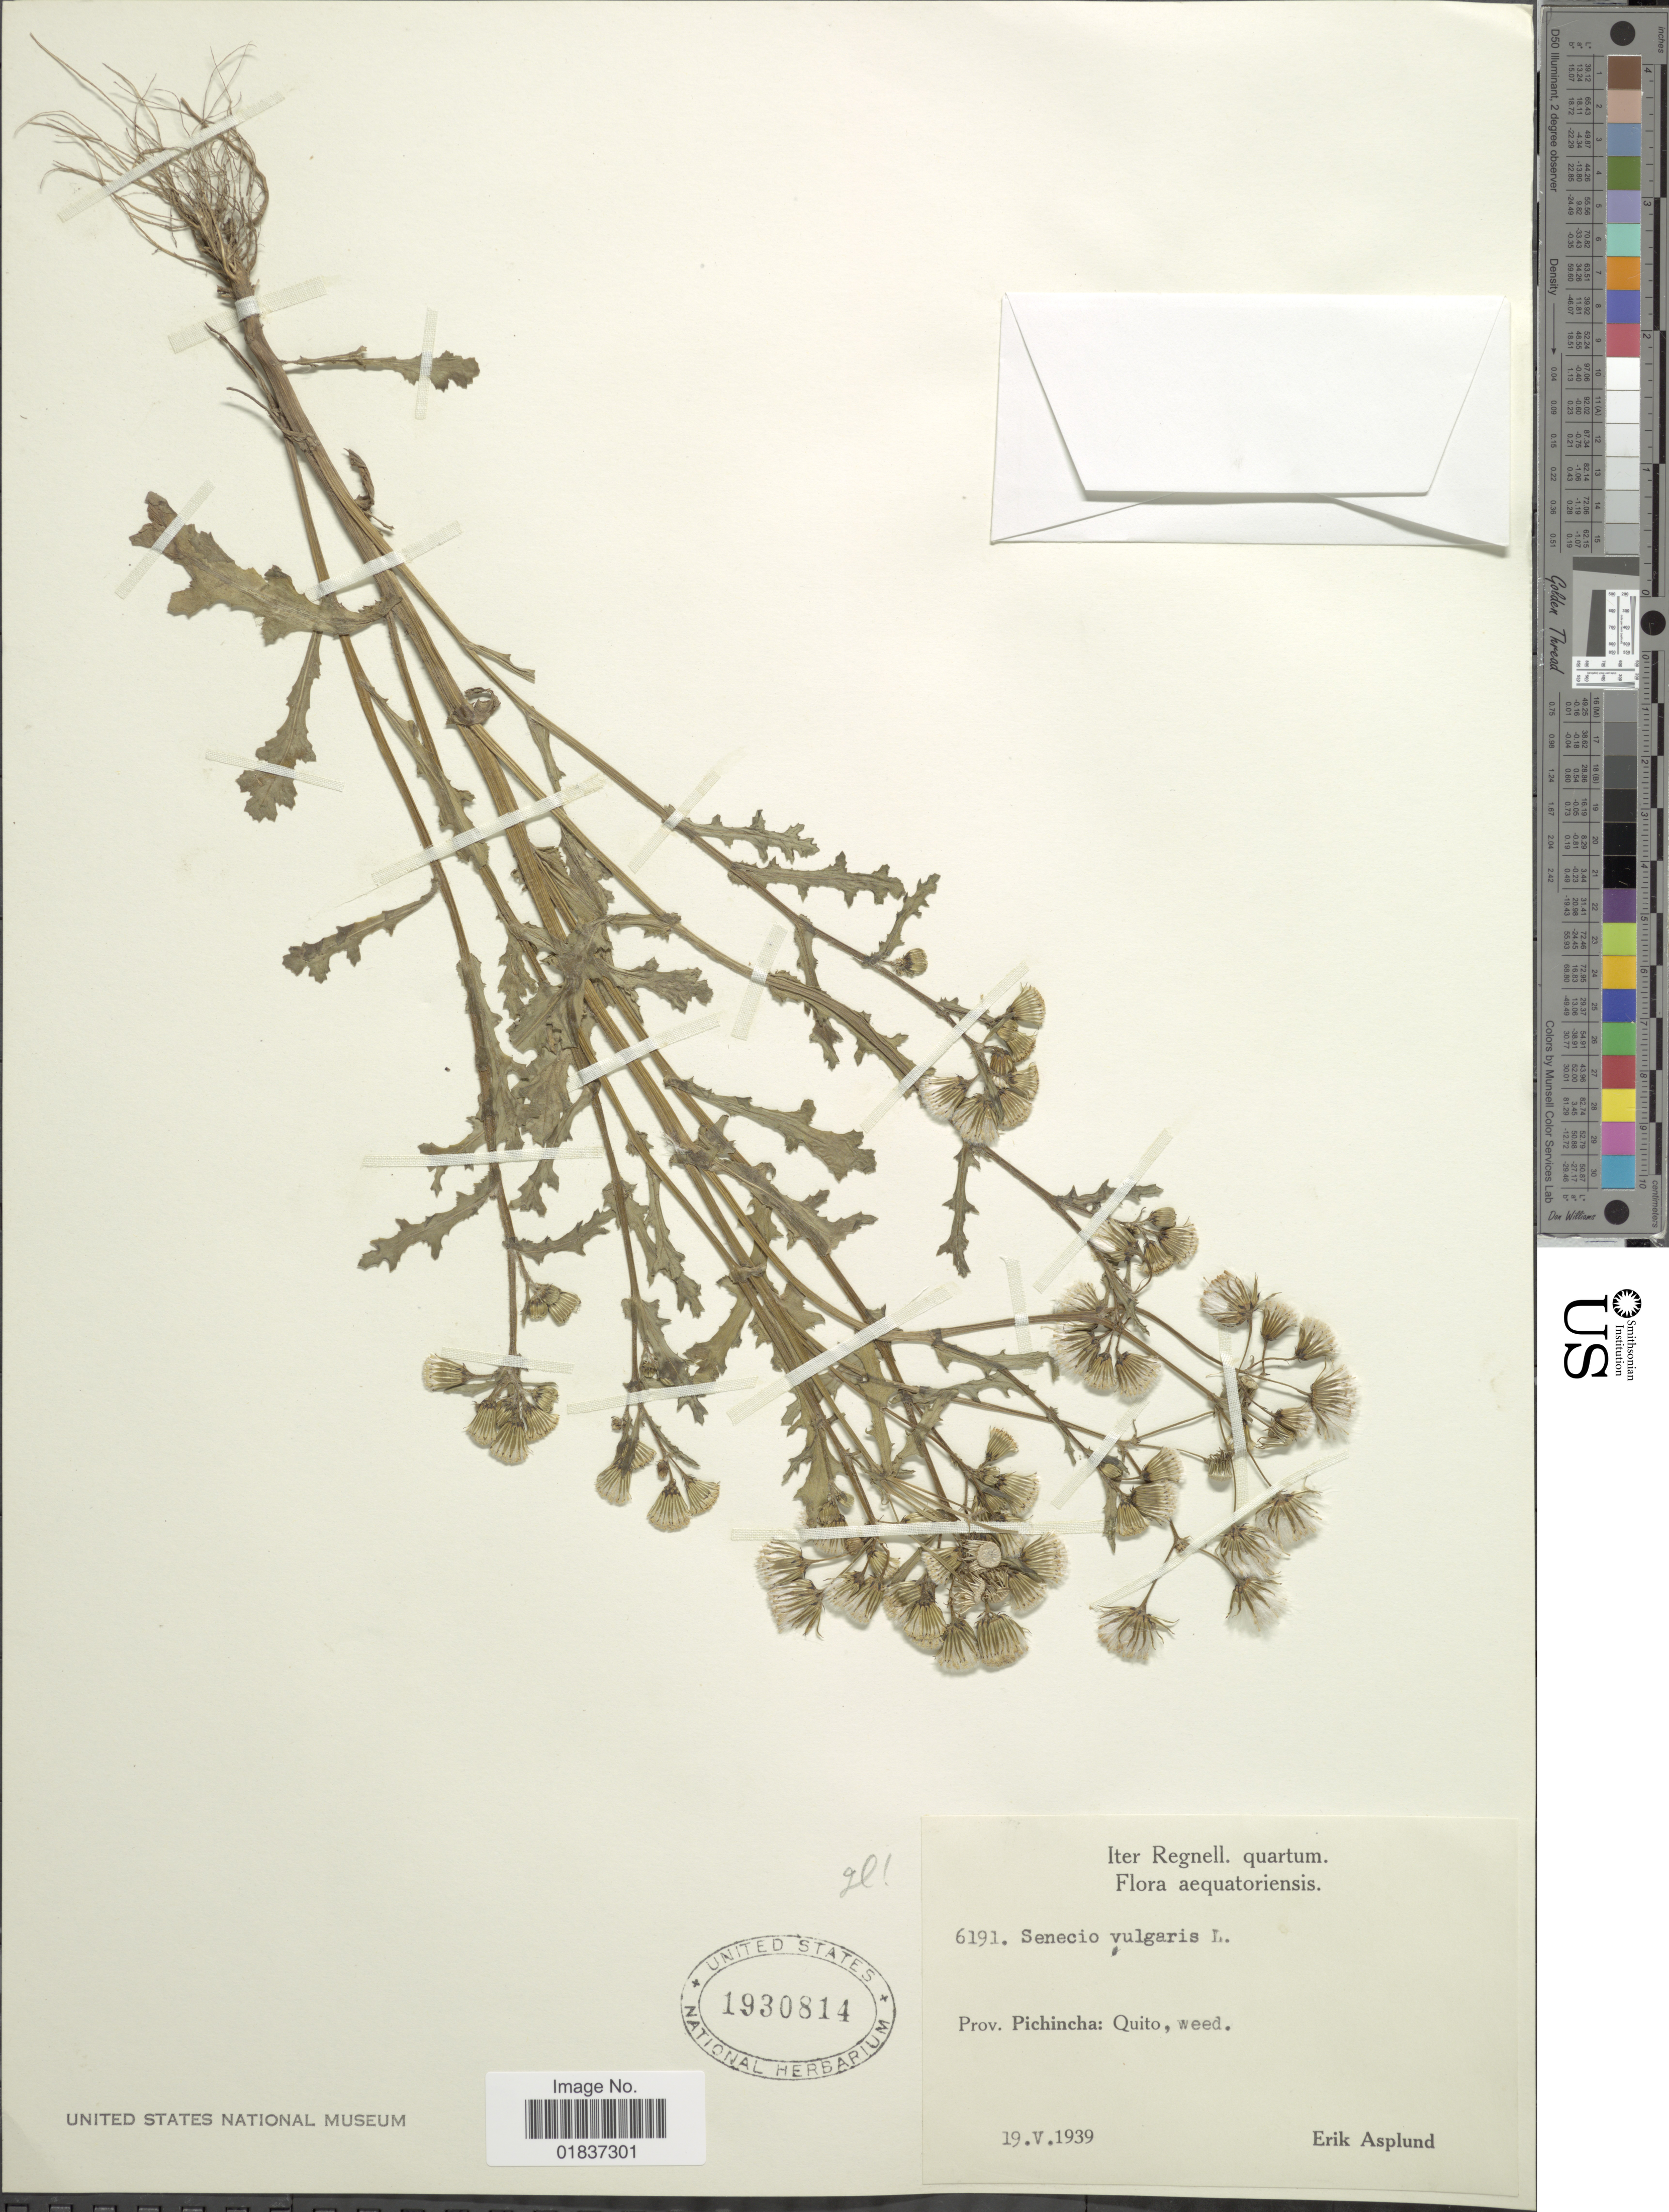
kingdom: Plantae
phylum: Tracheophyta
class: Magnoliopsida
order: Asterales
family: Asteraceae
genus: Senecio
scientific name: Senecio vulgaris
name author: L.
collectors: E. Asplund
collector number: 6191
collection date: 1939-05-19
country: Ecuador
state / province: Pichincha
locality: Prov. Pichincha: Quito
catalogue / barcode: US 1930814